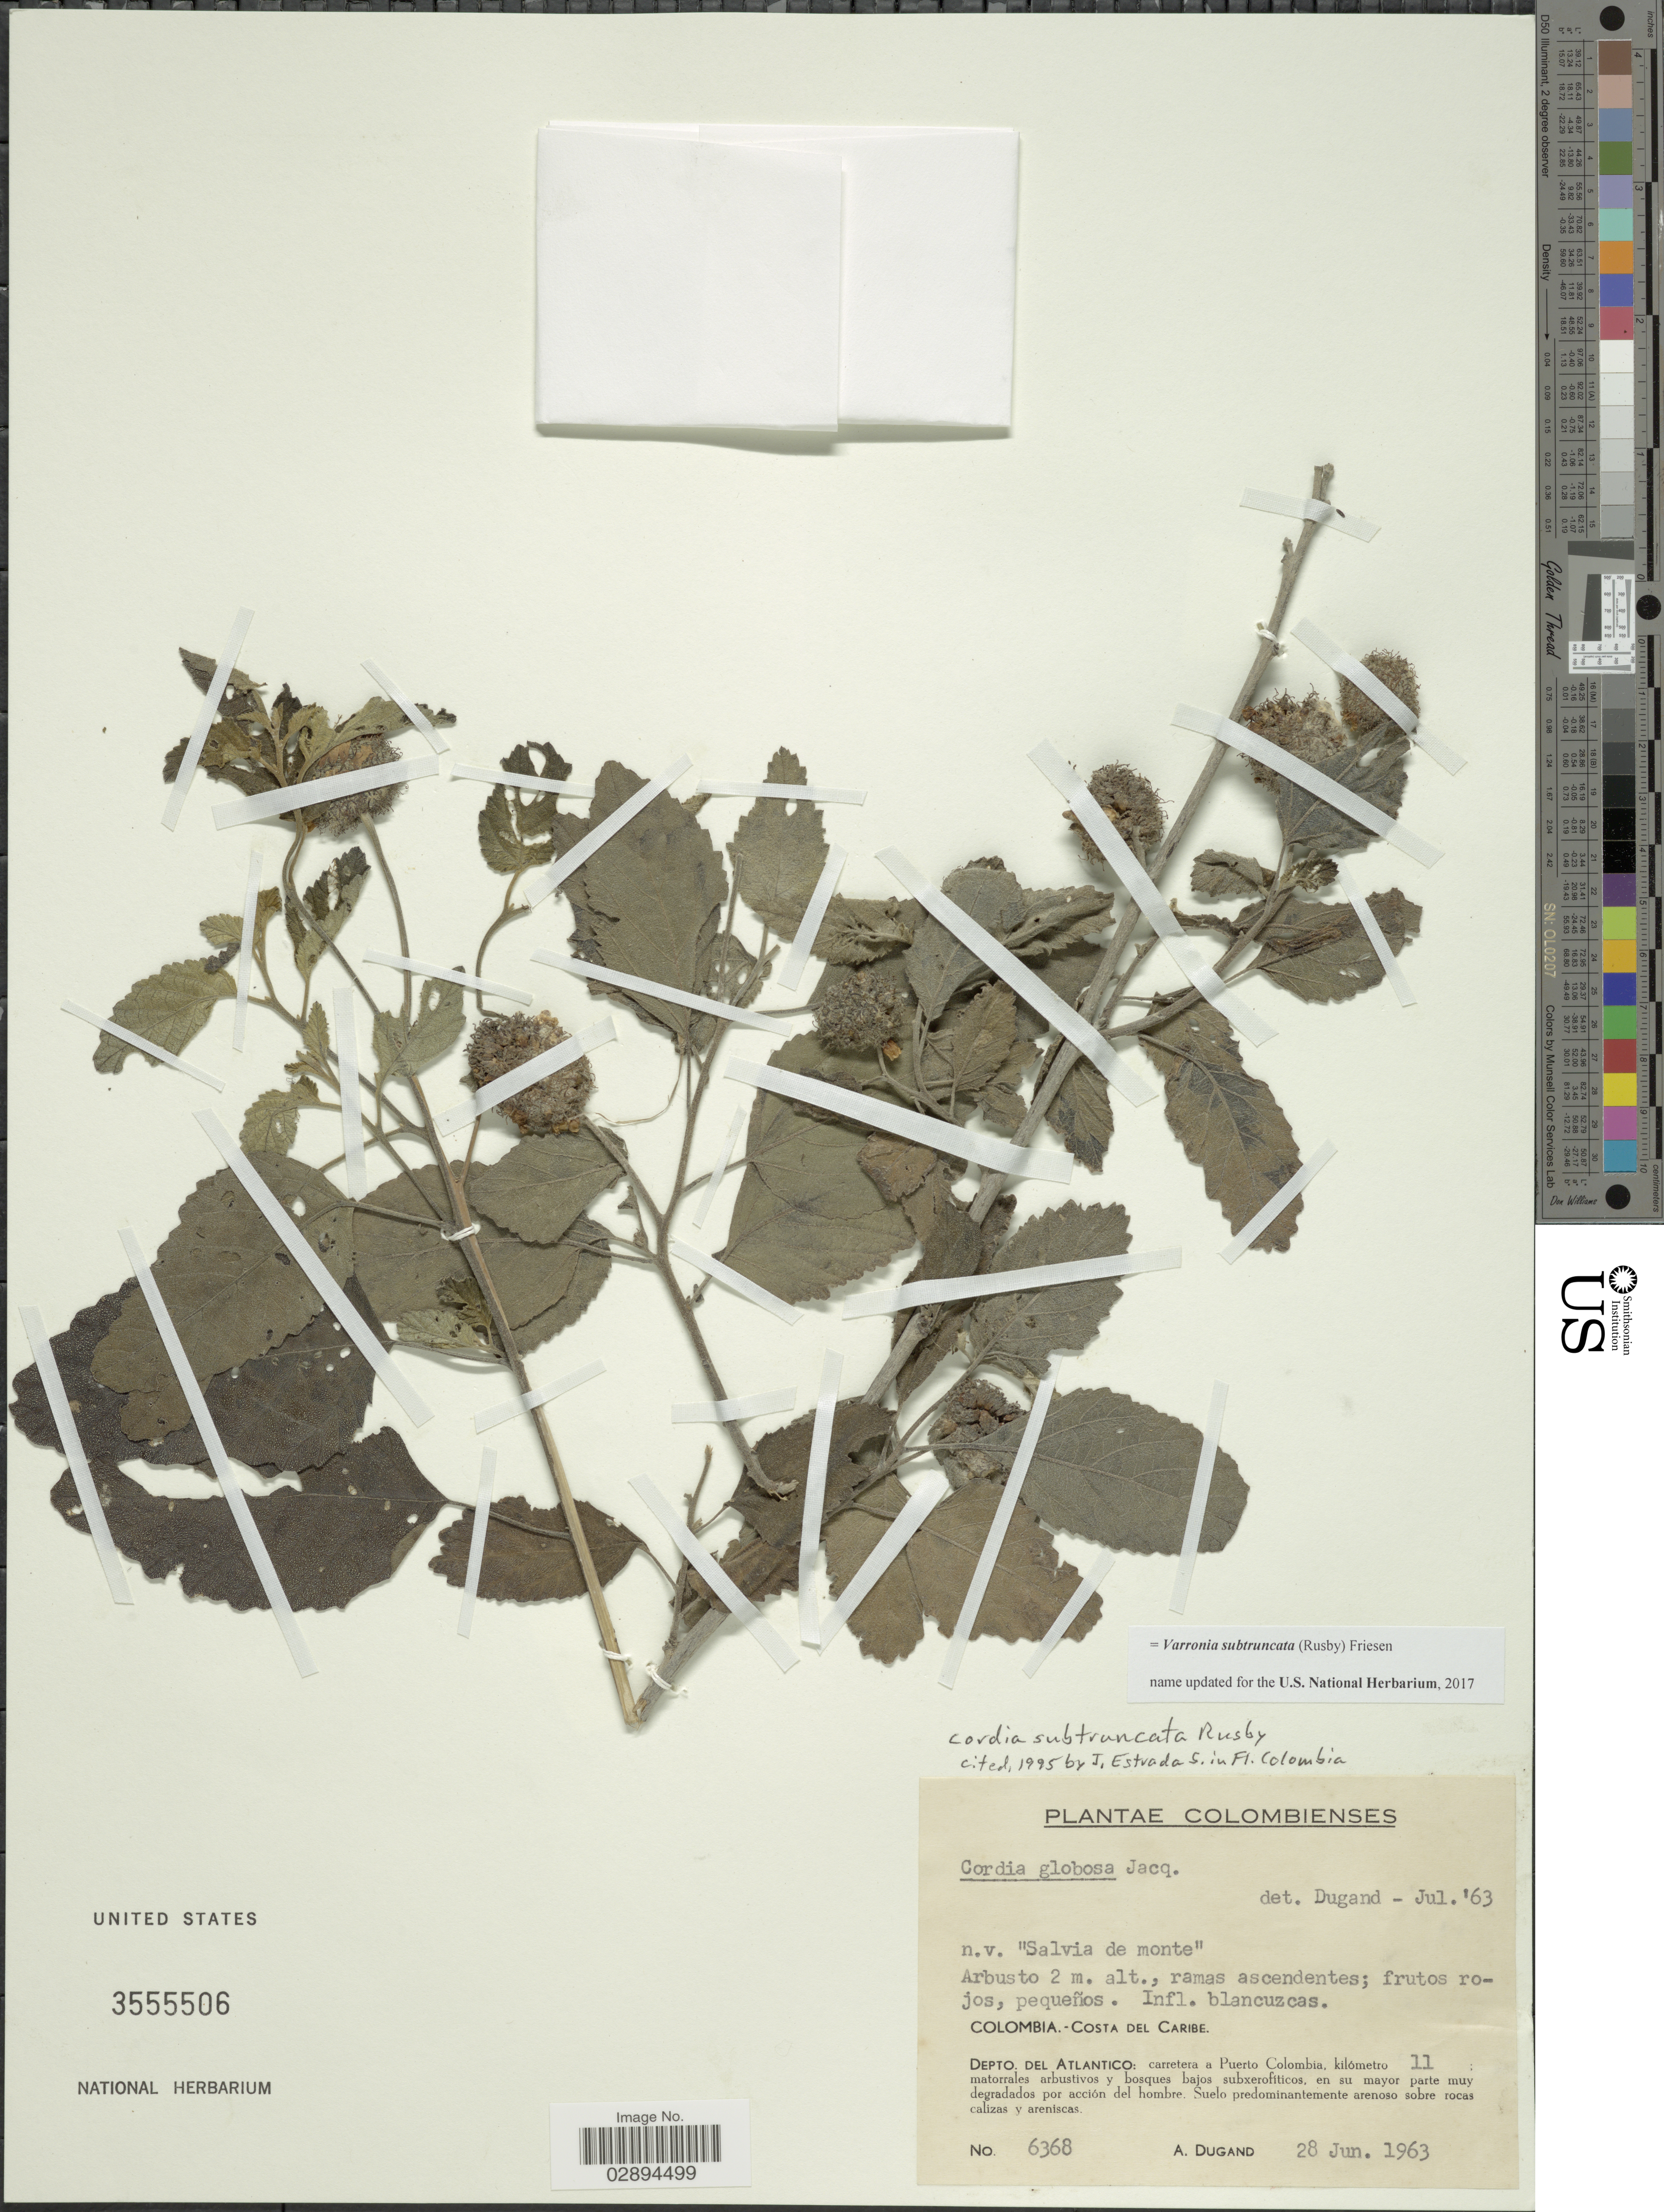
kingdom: Plantae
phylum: Tracheophyta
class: Magnoliopsida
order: Boraginales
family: Cordiaceae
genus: Varronia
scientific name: Varronia subtruncata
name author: (Rusby) Friesen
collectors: A. Dugand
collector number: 6368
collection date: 1963-06-28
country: Colombia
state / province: Atlántico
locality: Costa del Caribe. Depto. del Atlantico: carretera a Puerto Colombia, kilómetro 11: matorrales arbusivos y bosques bajos subxerofíticos, en su mayor parte muy degradados por acción del hombre. Suelo predominantemente arenoso sobre rocas calizas y areniscas.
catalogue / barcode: US 3555506